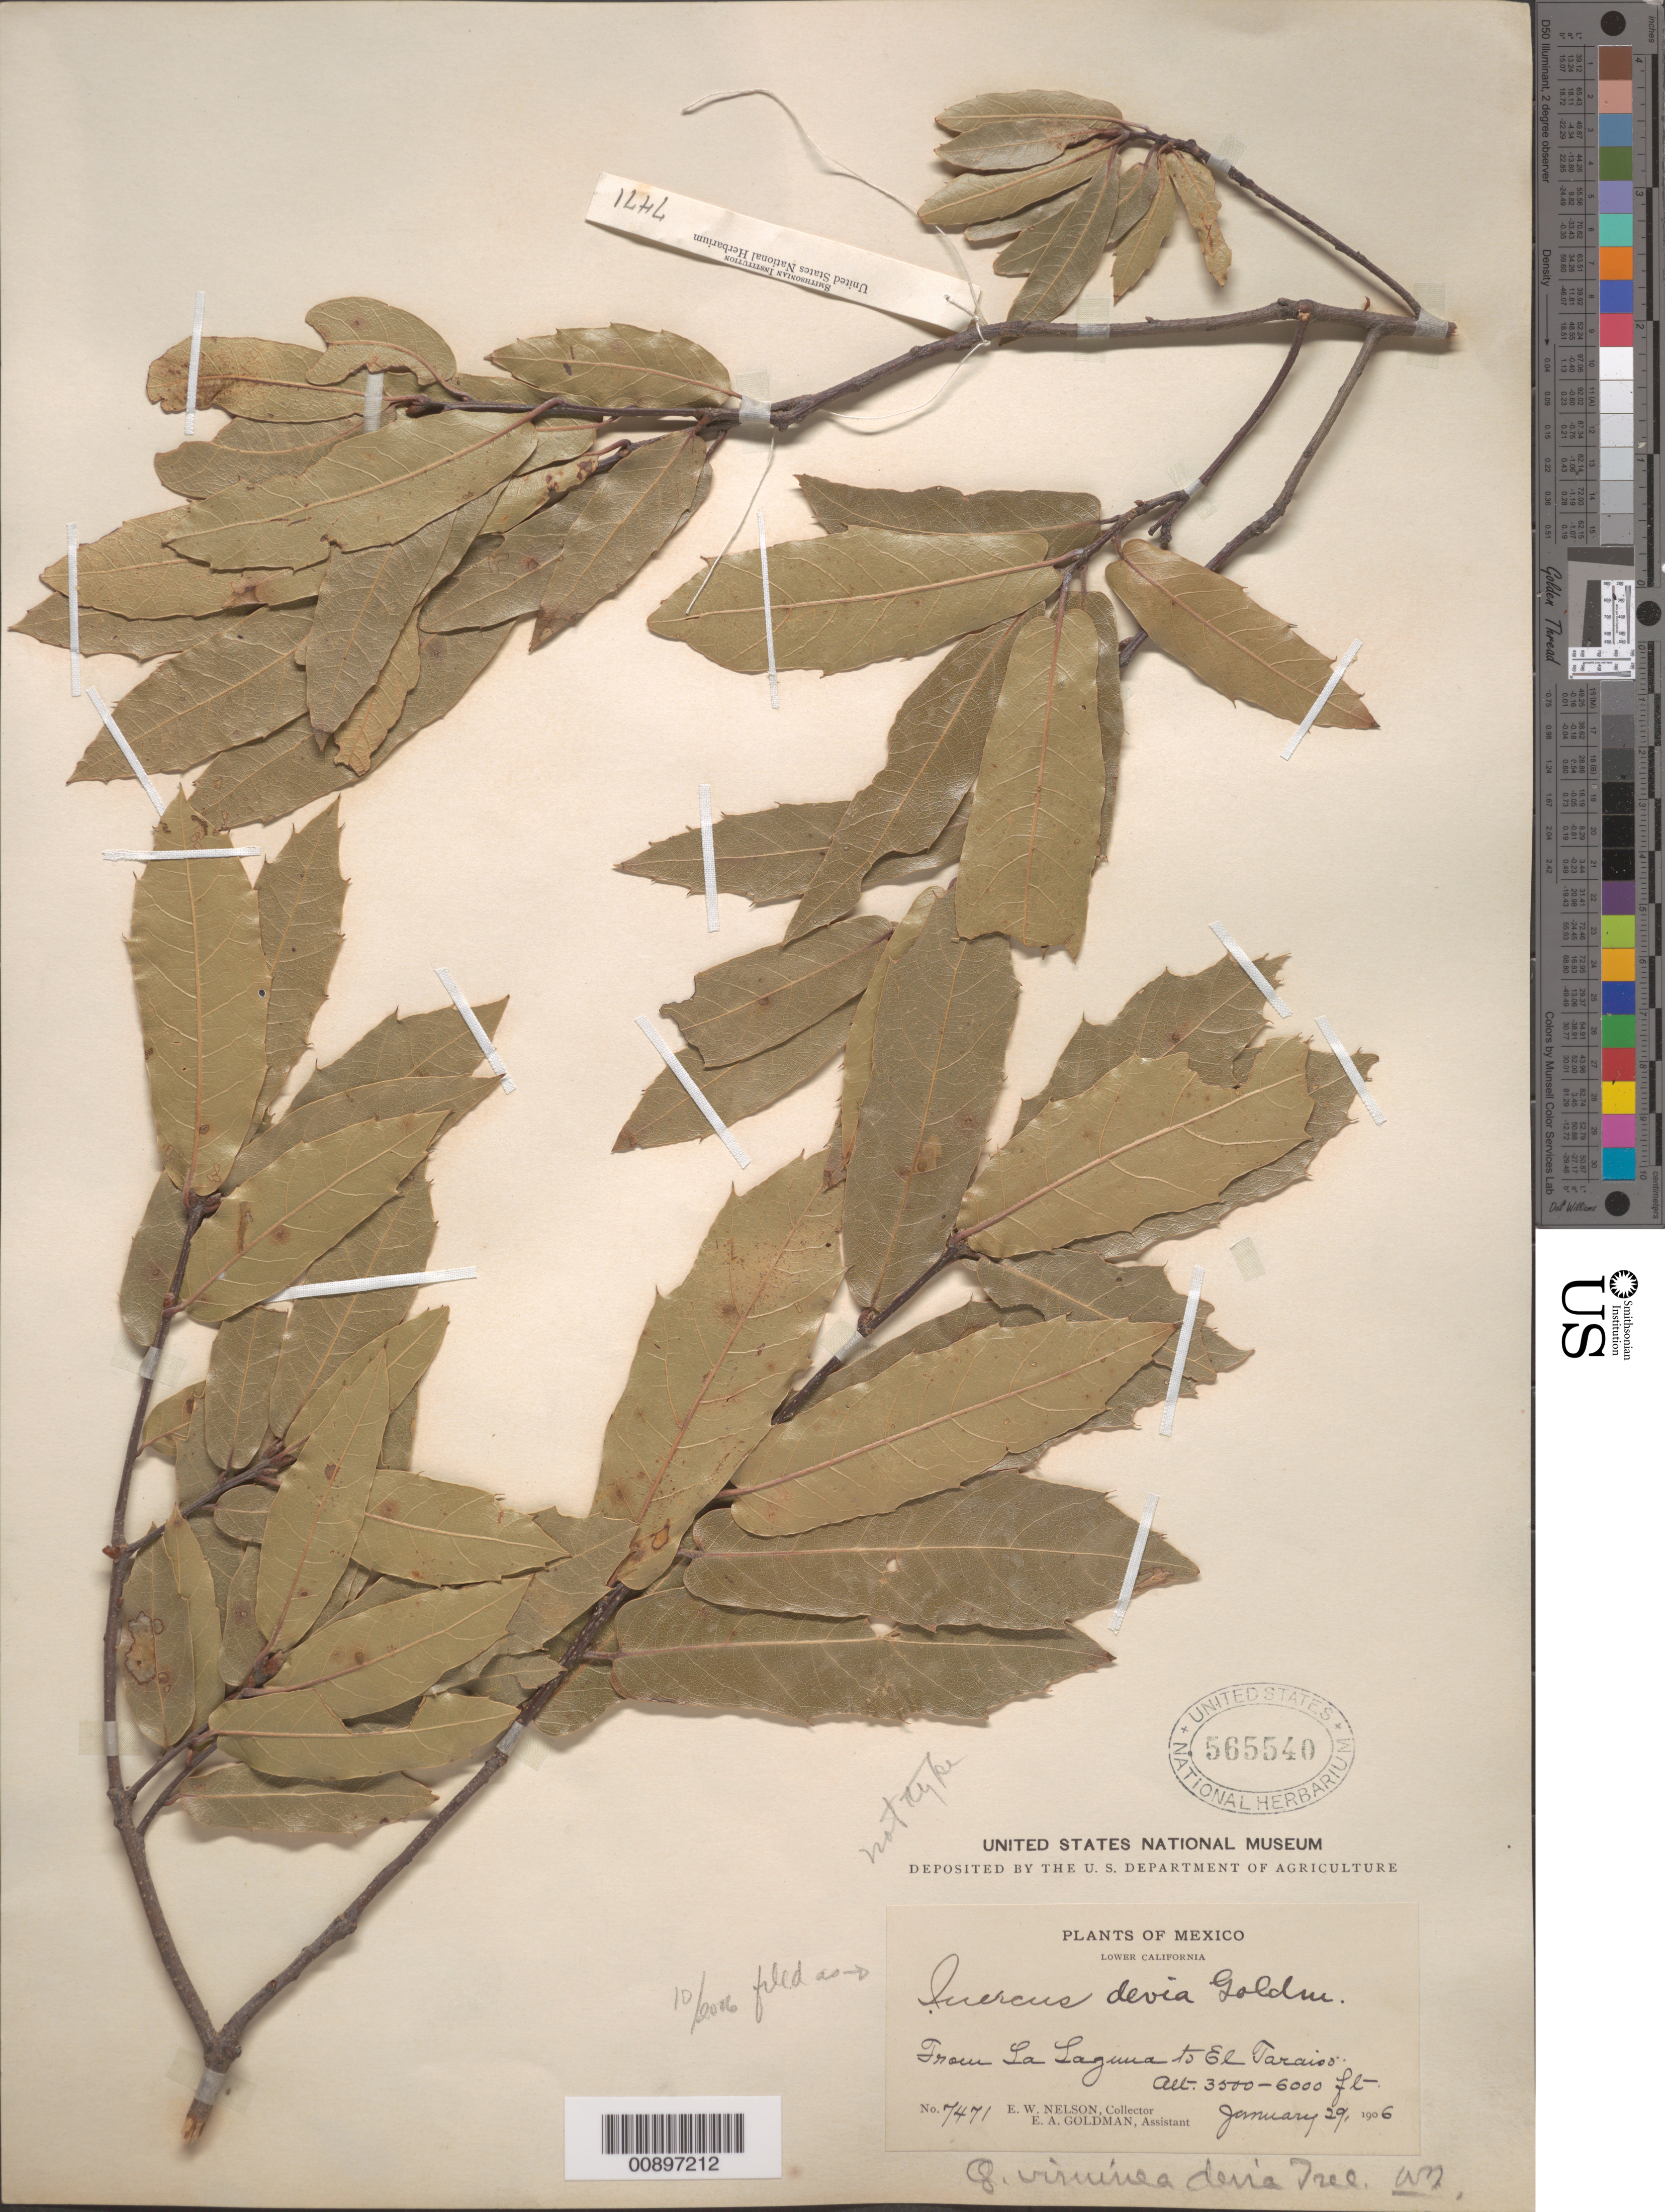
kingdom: Plantae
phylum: Tracheophyta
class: Magnoliopsida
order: Fagales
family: Fagaceae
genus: Quercus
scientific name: Quercus devia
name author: Goldman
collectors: E. W. Nelson & E. A. Goldman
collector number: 7471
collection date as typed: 29 Jan 1906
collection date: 1906-01-29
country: Mexico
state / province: Baja California Sur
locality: From La Laguna to El Paraiso. Lower California.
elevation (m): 1067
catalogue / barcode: US 565540